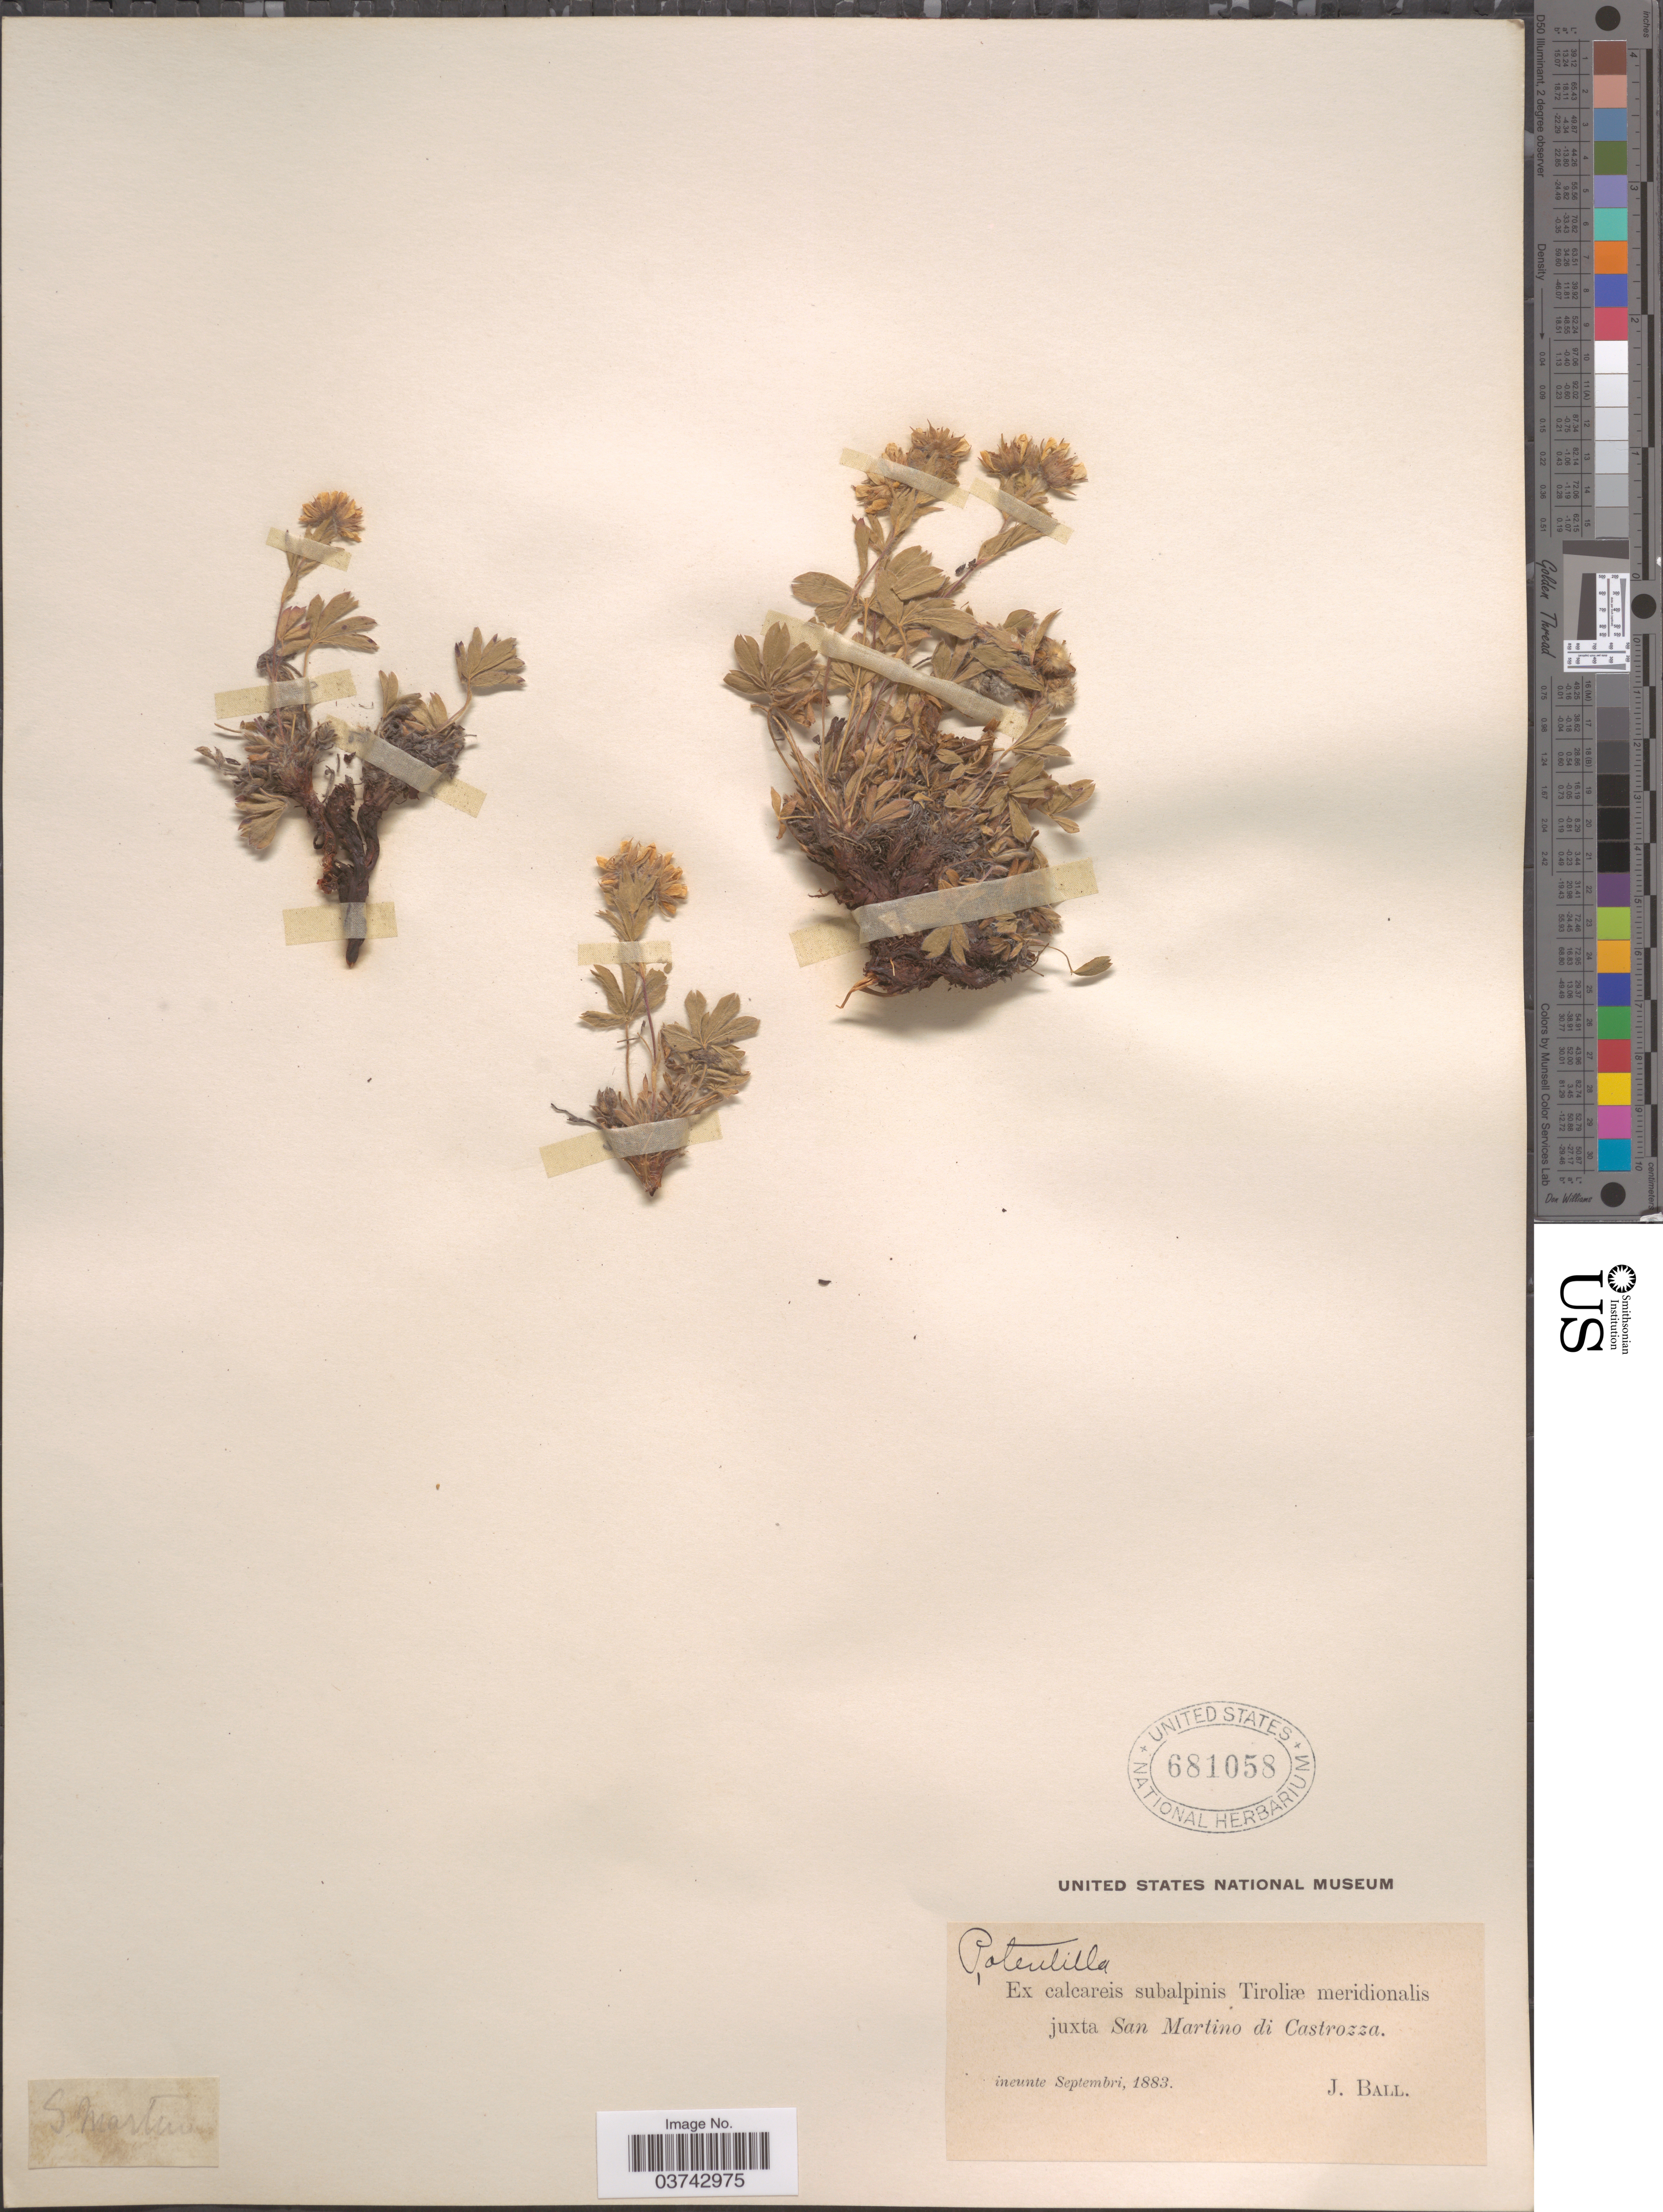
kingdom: Plantae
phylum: Tracheophyta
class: Magnoliopsida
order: Rosales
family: Rosaceae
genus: Potentilla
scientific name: Potentilla sp.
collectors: J. Ball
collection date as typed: Ineunte Septembri, 1883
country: Italy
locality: Ex calcareis subalpinis Tiroliæ meridionalis juxta San Martino di Castrozza.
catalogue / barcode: US 681058